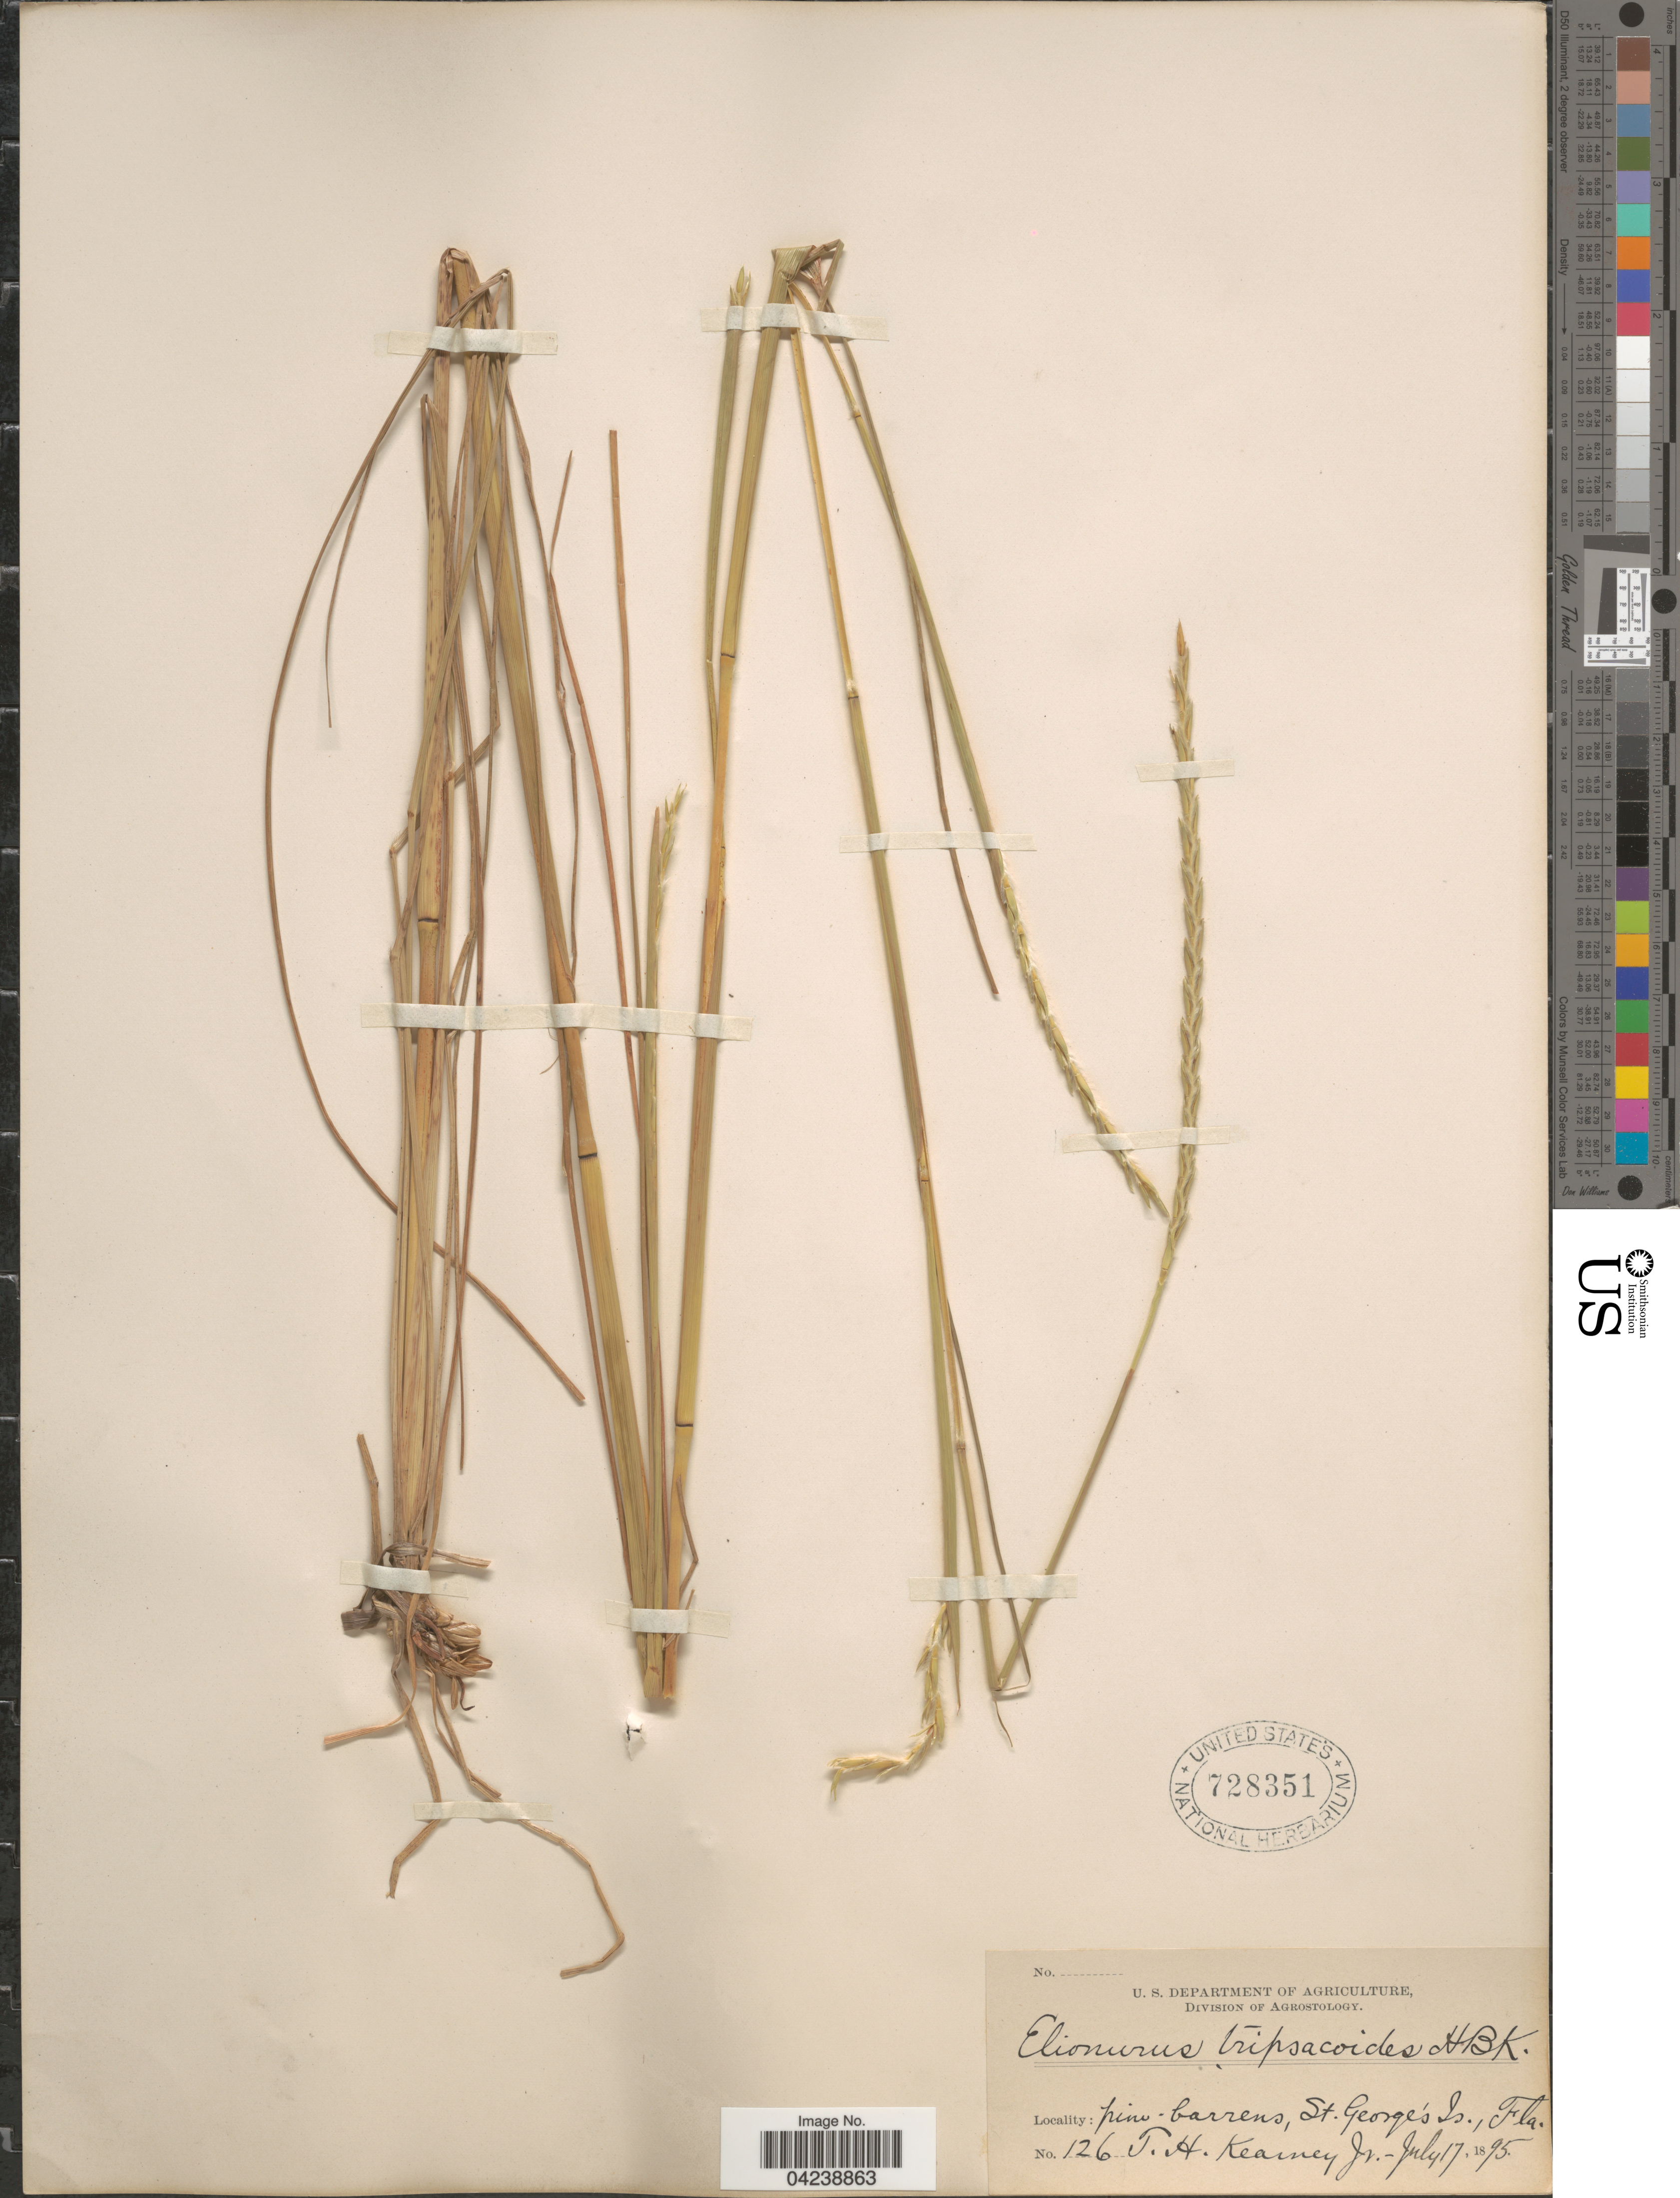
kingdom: Plantae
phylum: Tracheophyta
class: Liliopsida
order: Poales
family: Poaceae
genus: Elionurus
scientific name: Elionurus tripsacoides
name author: Humb. & Bonpl. ex Willd.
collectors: T. H. Kearney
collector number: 126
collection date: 1895-07-17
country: United States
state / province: Florida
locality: Pine barrens, St. George's Is.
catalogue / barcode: US 728351